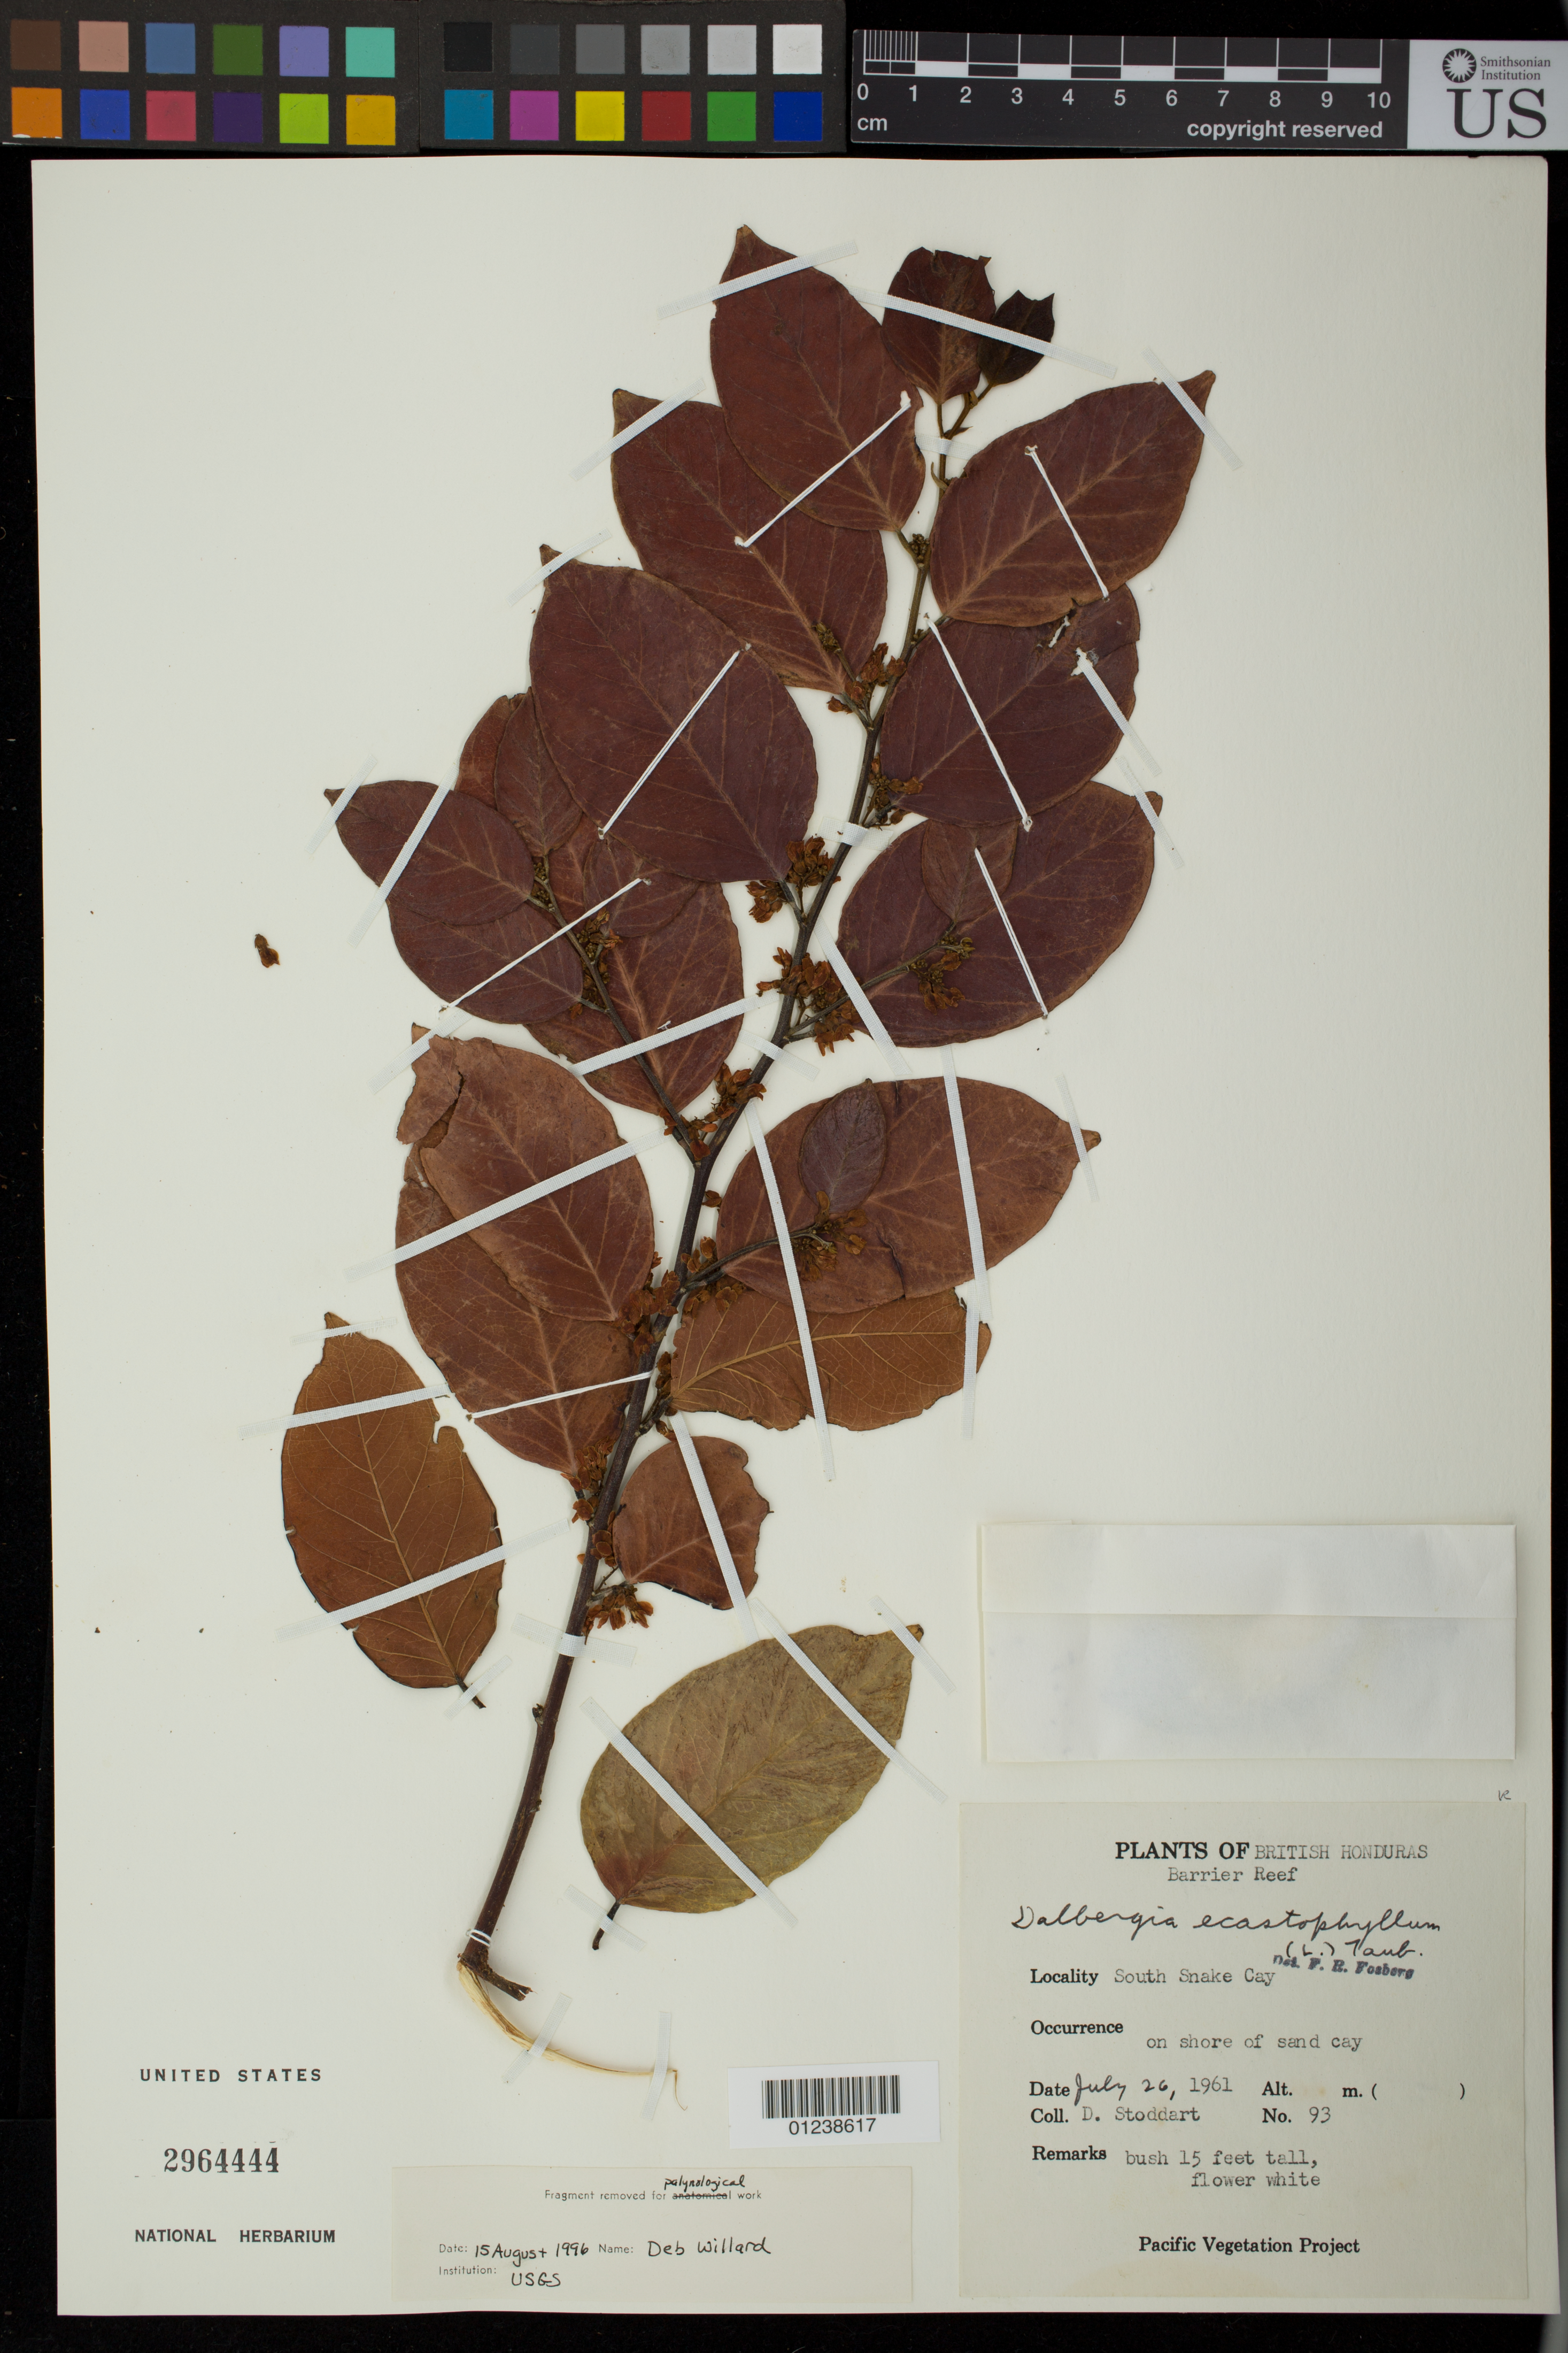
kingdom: Plantae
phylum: Tracheophyta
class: Magnoliopsida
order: Fabales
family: Fabaceae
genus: Dalbergia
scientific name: Dalbergia ecastaphyllum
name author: (L.) Taub.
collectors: D. Stoddart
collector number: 93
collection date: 1961-07-26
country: Belize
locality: South Snake Cay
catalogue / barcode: US 2964444